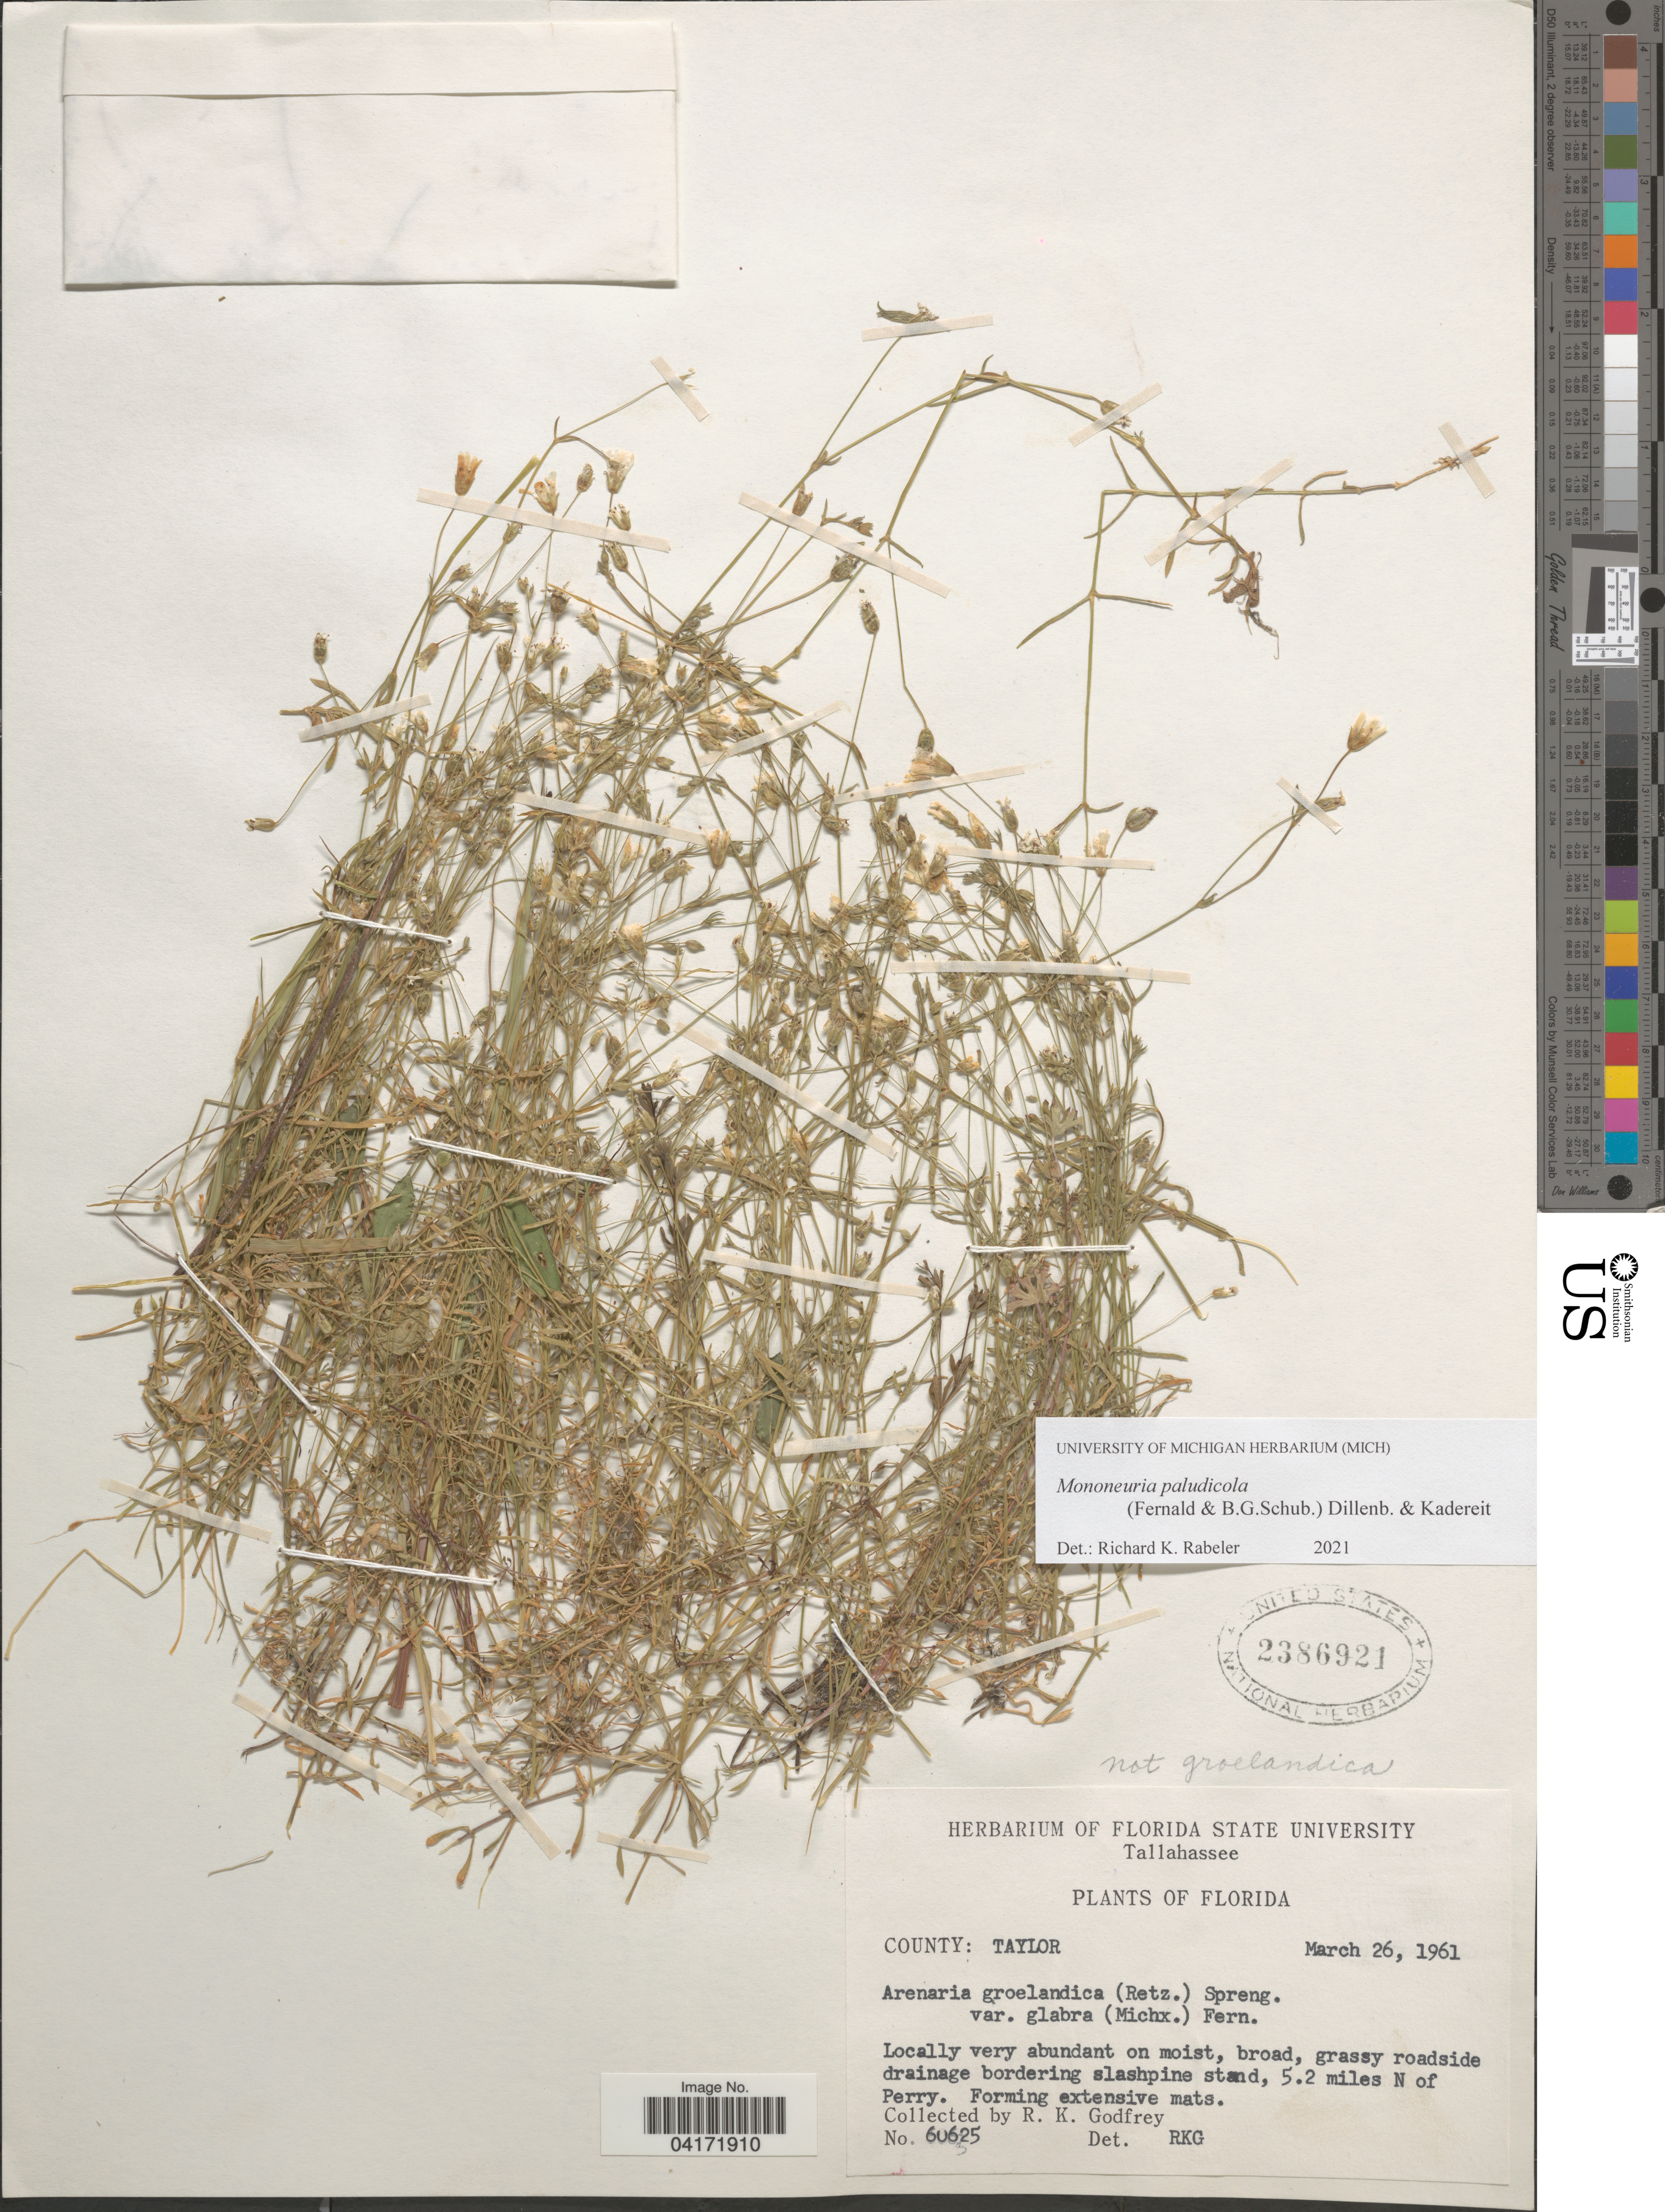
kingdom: Plantae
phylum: Tracheophyta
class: Magnoliopsida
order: Caryophyllales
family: Caryophyllaceae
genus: Mononeuria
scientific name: Mononeuria paludicola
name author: (Fassett) Dillenb. & Kadereit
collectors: R. K. Godfrey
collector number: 60625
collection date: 1961-03-26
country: United States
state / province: Florida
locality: County: Taylor. 5.2 miles N of Perry.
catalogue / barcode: US 2386921